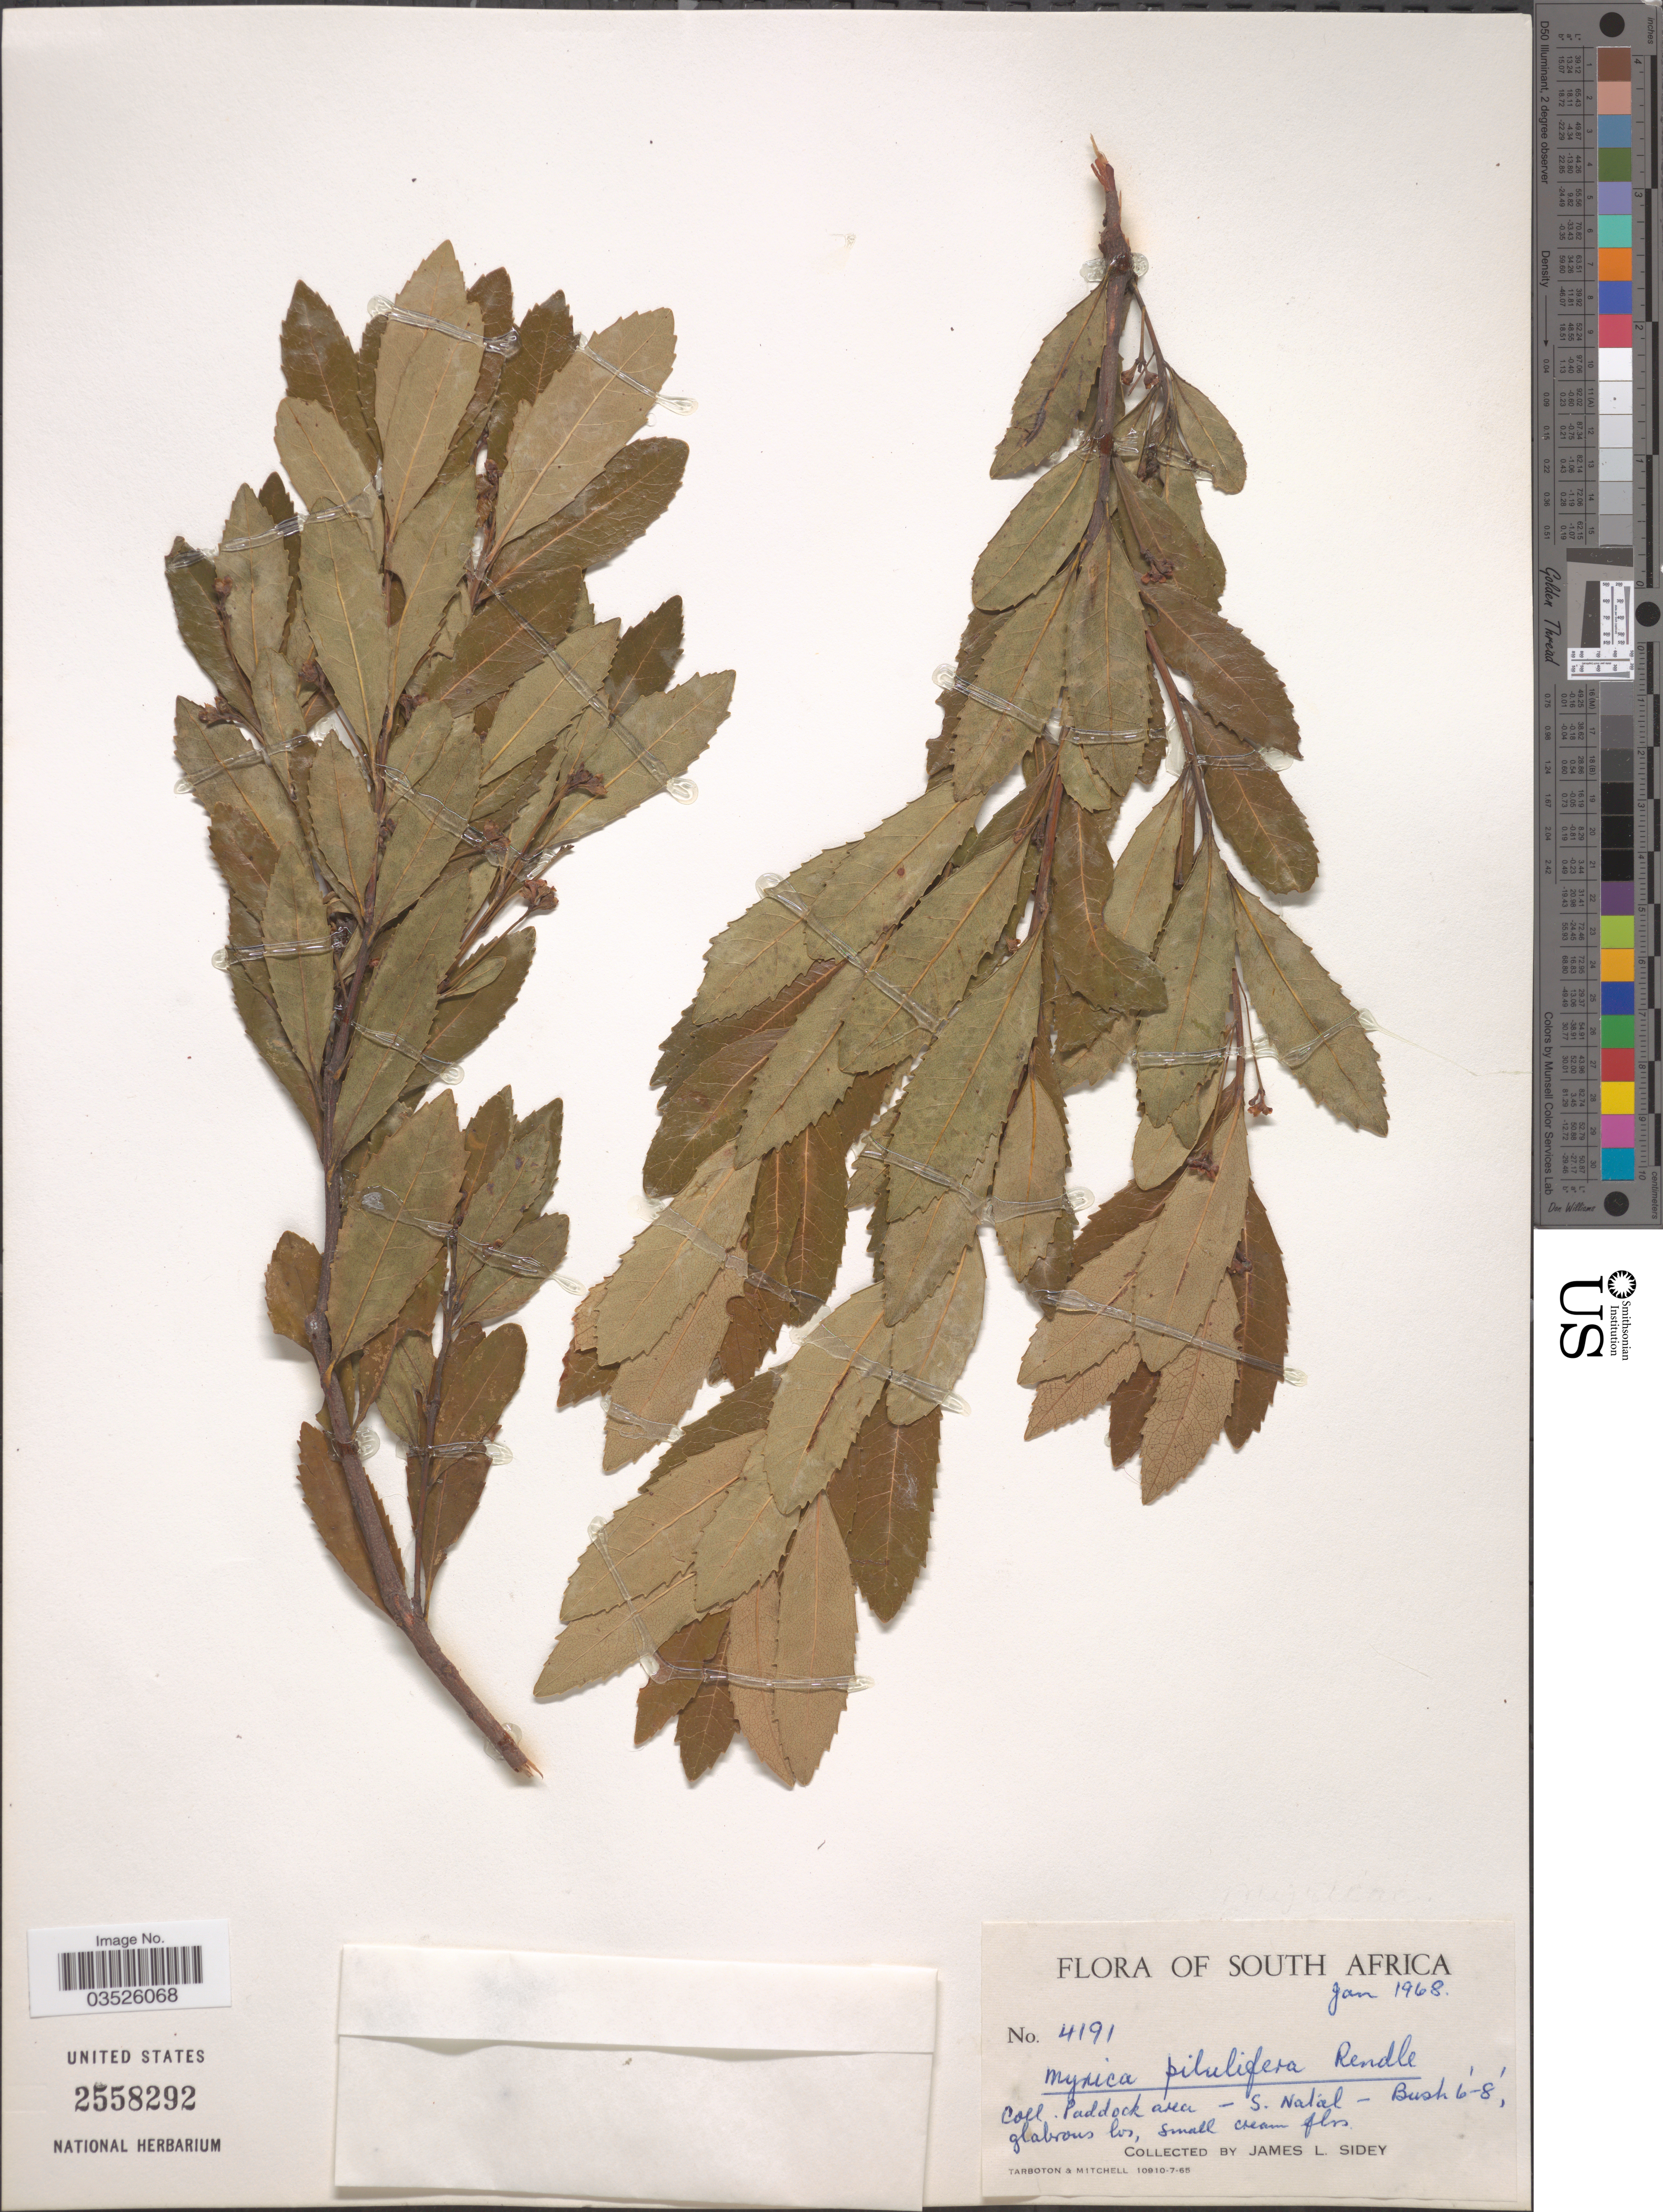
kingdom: Plantae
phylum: Tracheophyta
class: Magnoliopsida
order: Fagales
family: Myricaceae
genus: Morella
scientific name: Morella pilulifera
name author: (Rendle) Killick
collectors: J. L. Sidey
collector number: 4191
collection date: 1968-01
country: South Africa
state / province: KwaZulu-Natal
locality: Paddock area, S. Natal.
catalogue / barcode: US 2558292